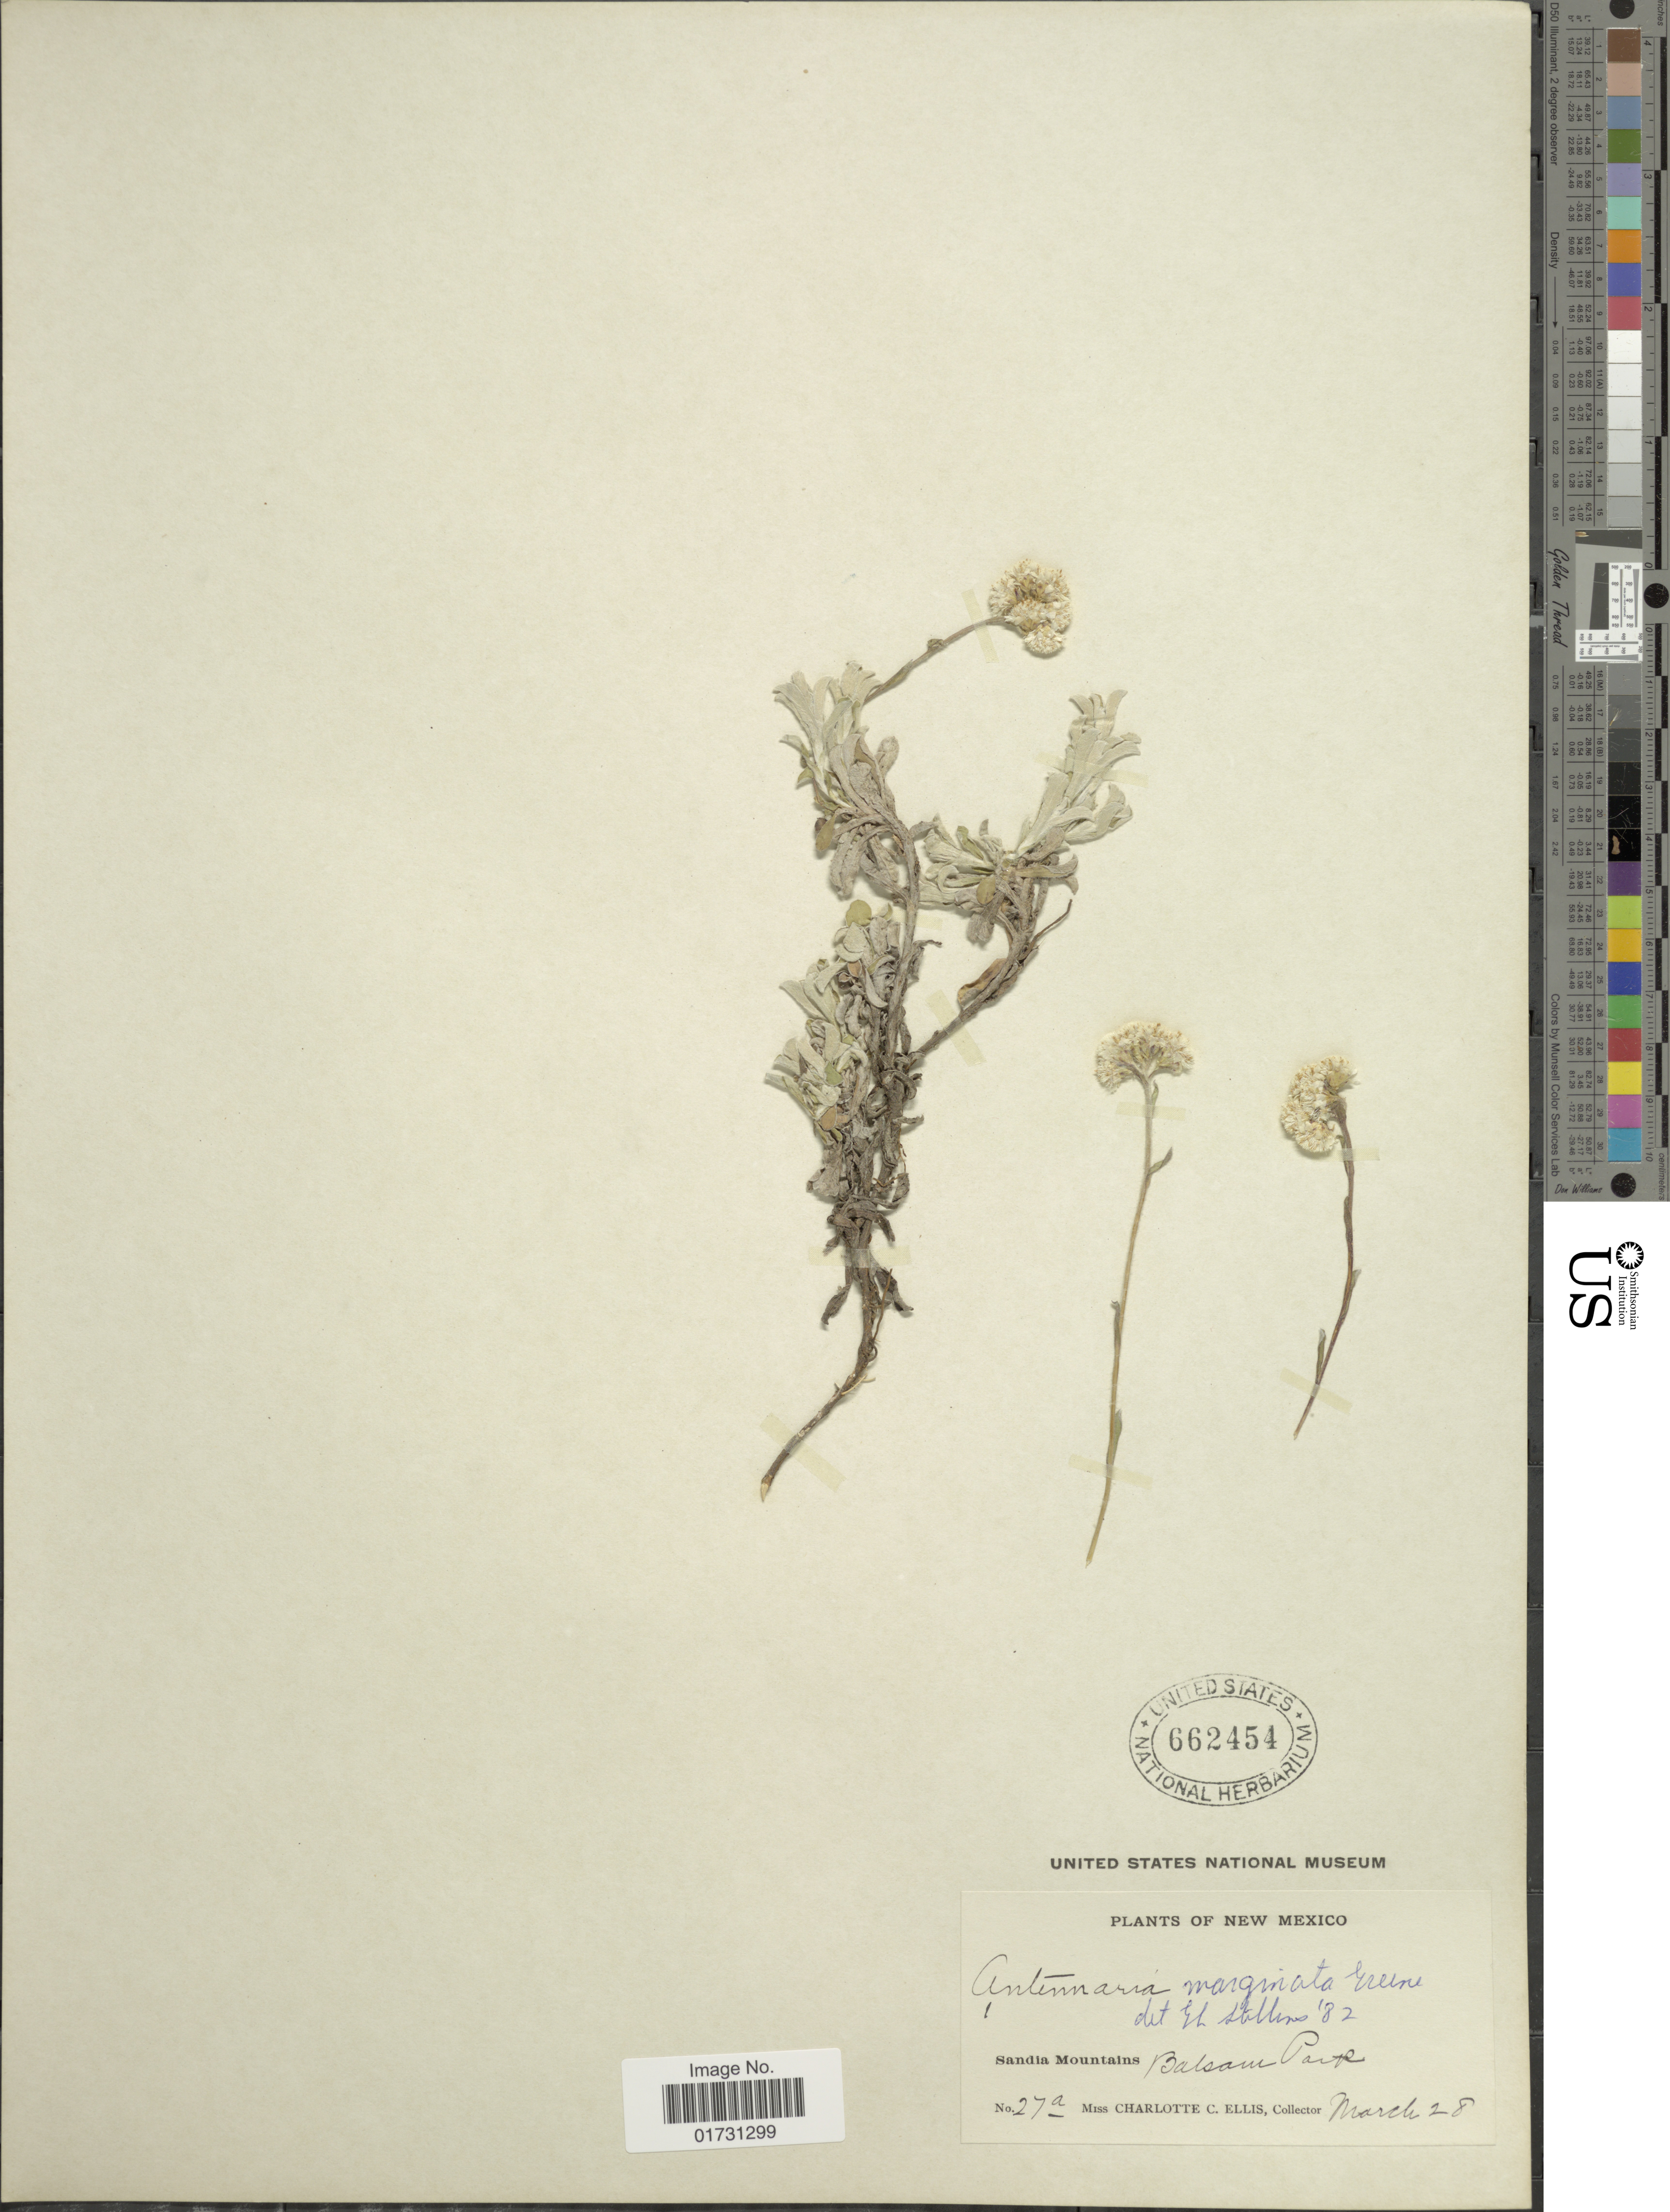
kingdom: Plantae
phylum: Tracheophyta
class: Magnoliopsida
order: Asterales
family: Asteraceae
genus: Antennaria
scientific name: Antennaria marginata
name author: Greene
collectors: C. C. Ellis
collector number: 27a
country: United States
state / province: New Mexico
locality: Sandia Mountains, Balsam Park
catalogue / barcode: US 662454